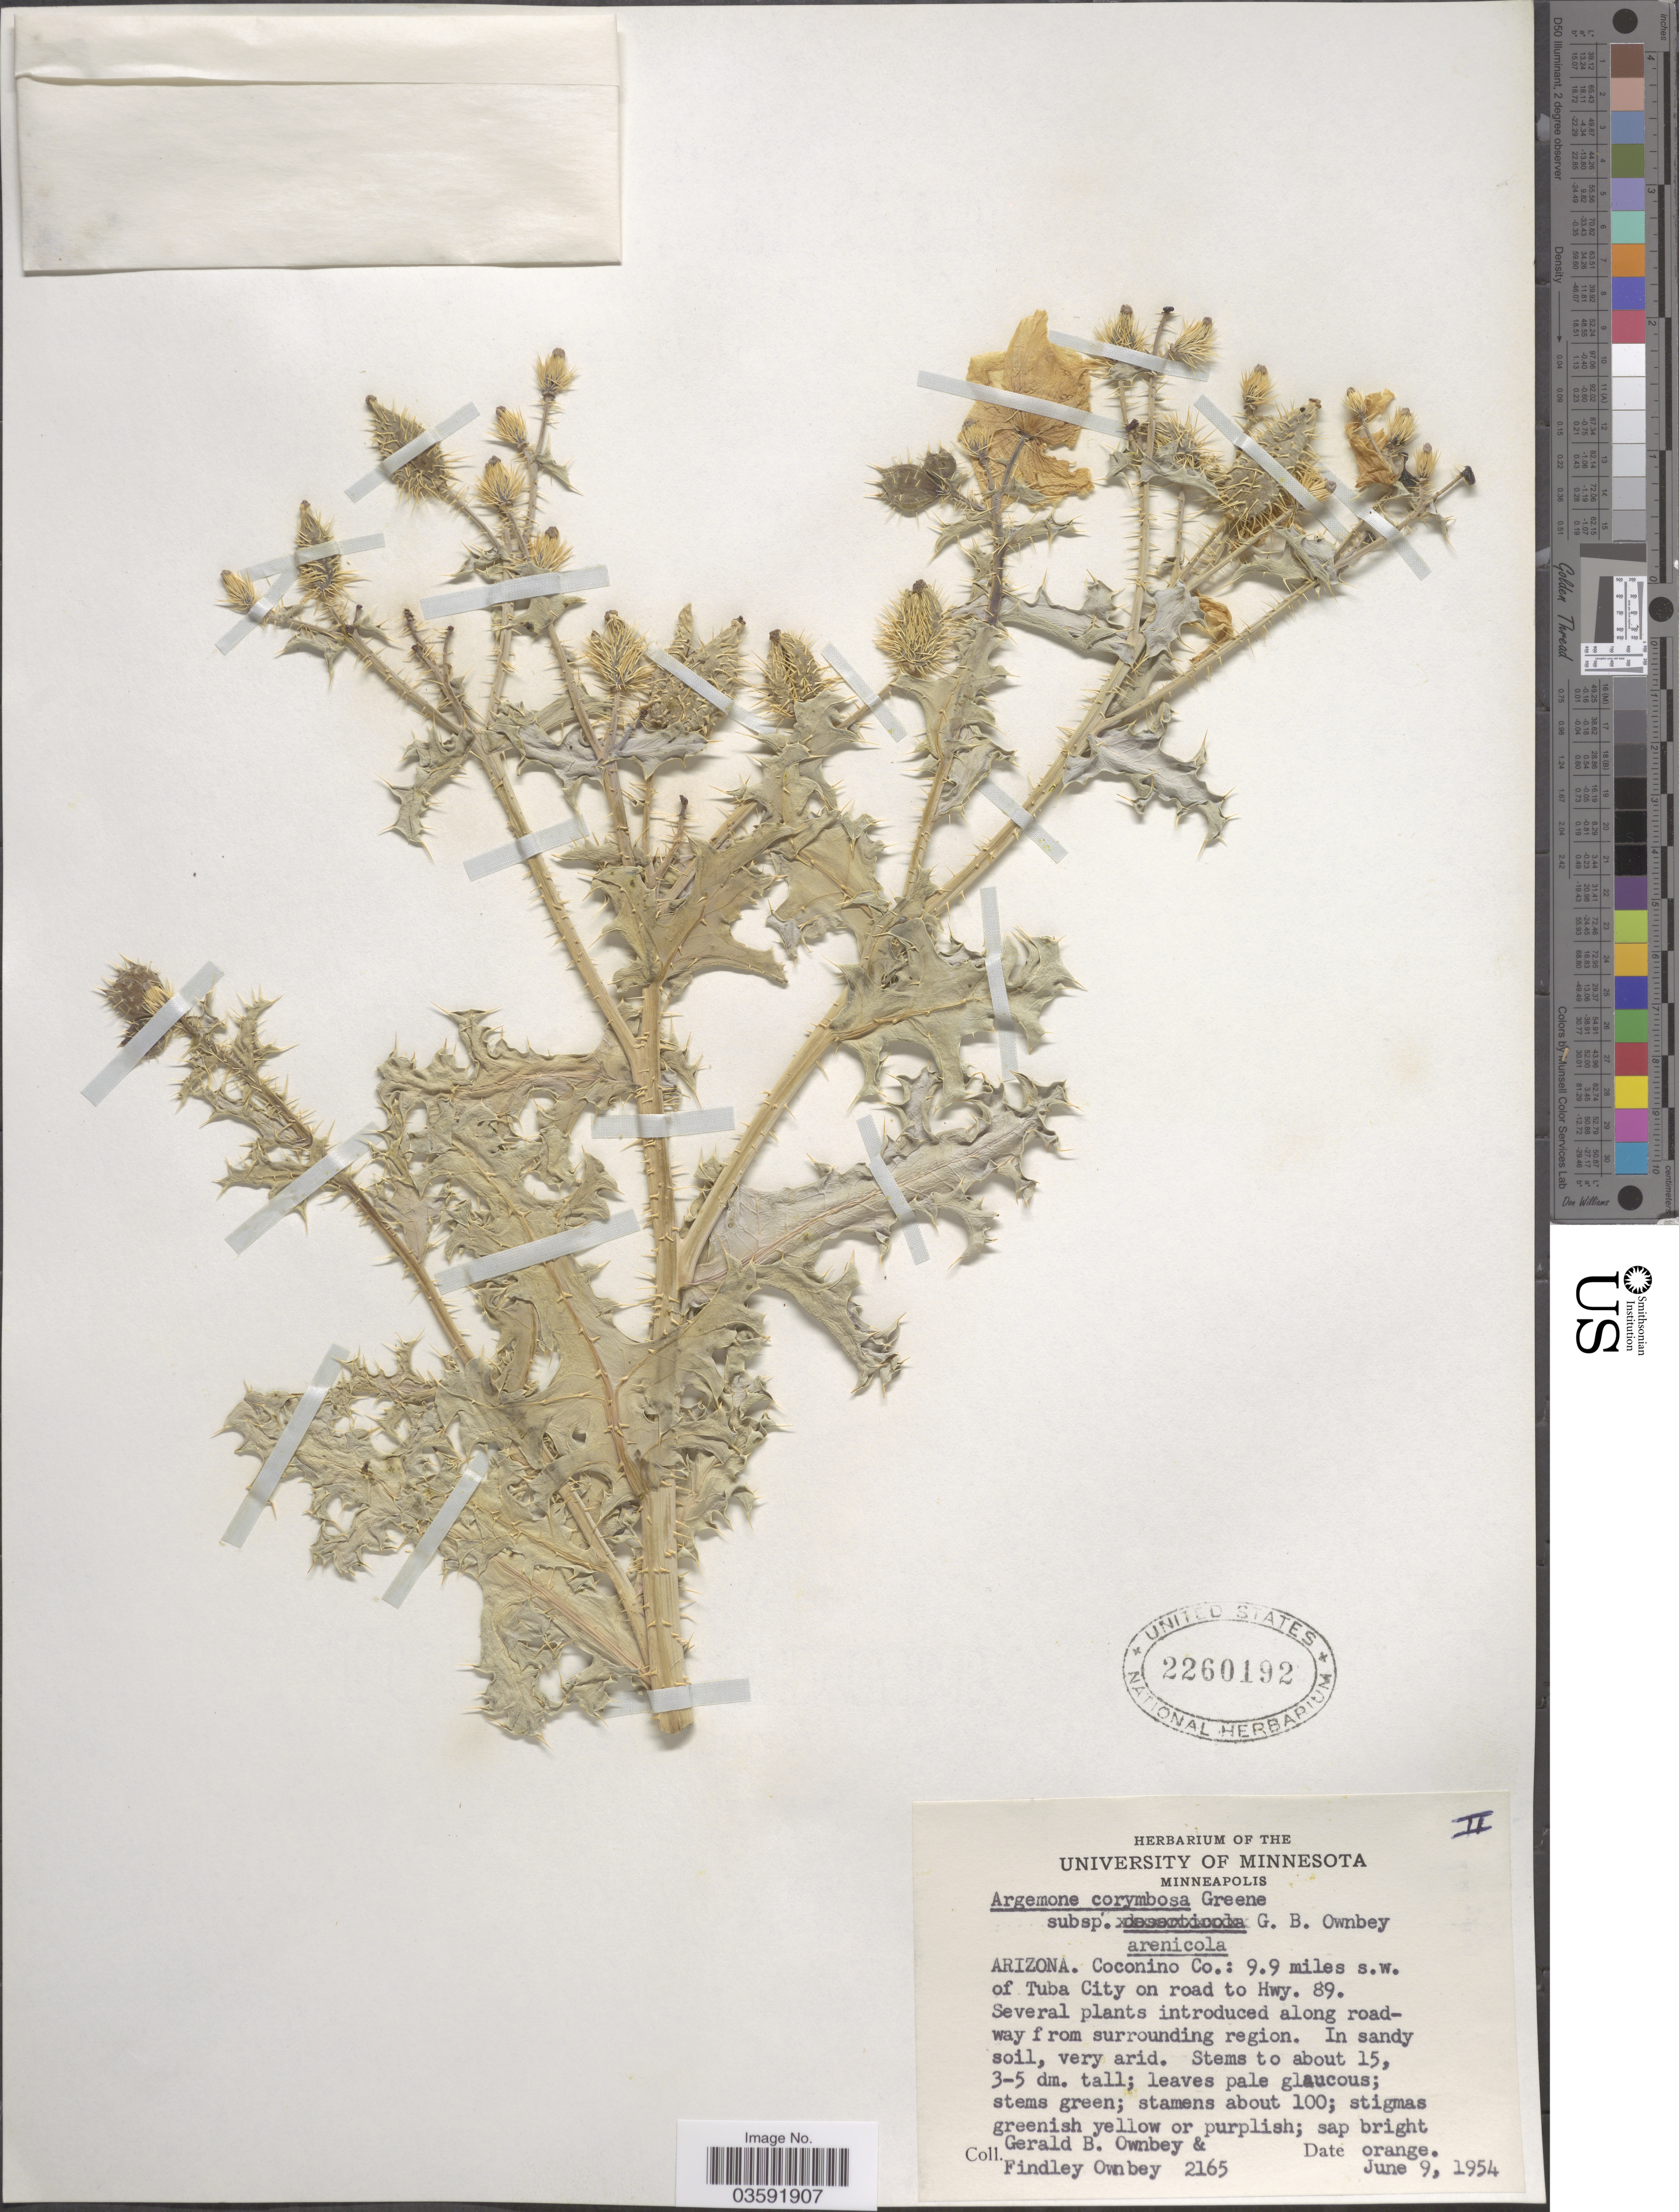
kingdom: Plantae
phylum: Tracheophyta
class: Magnoliopsida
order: Ranunculales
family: Papaveraceae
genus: Argemone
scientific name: Argemone corymbosa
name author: Greene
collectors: G. B. Ownbey & F. Ownbey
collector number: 2165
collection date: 1954-06-09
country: United States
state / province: Arizona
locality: Coconino Co.: 9.9 miles s.w. of Tuba City on road to Hwy. 89.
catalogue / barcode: US 2260192